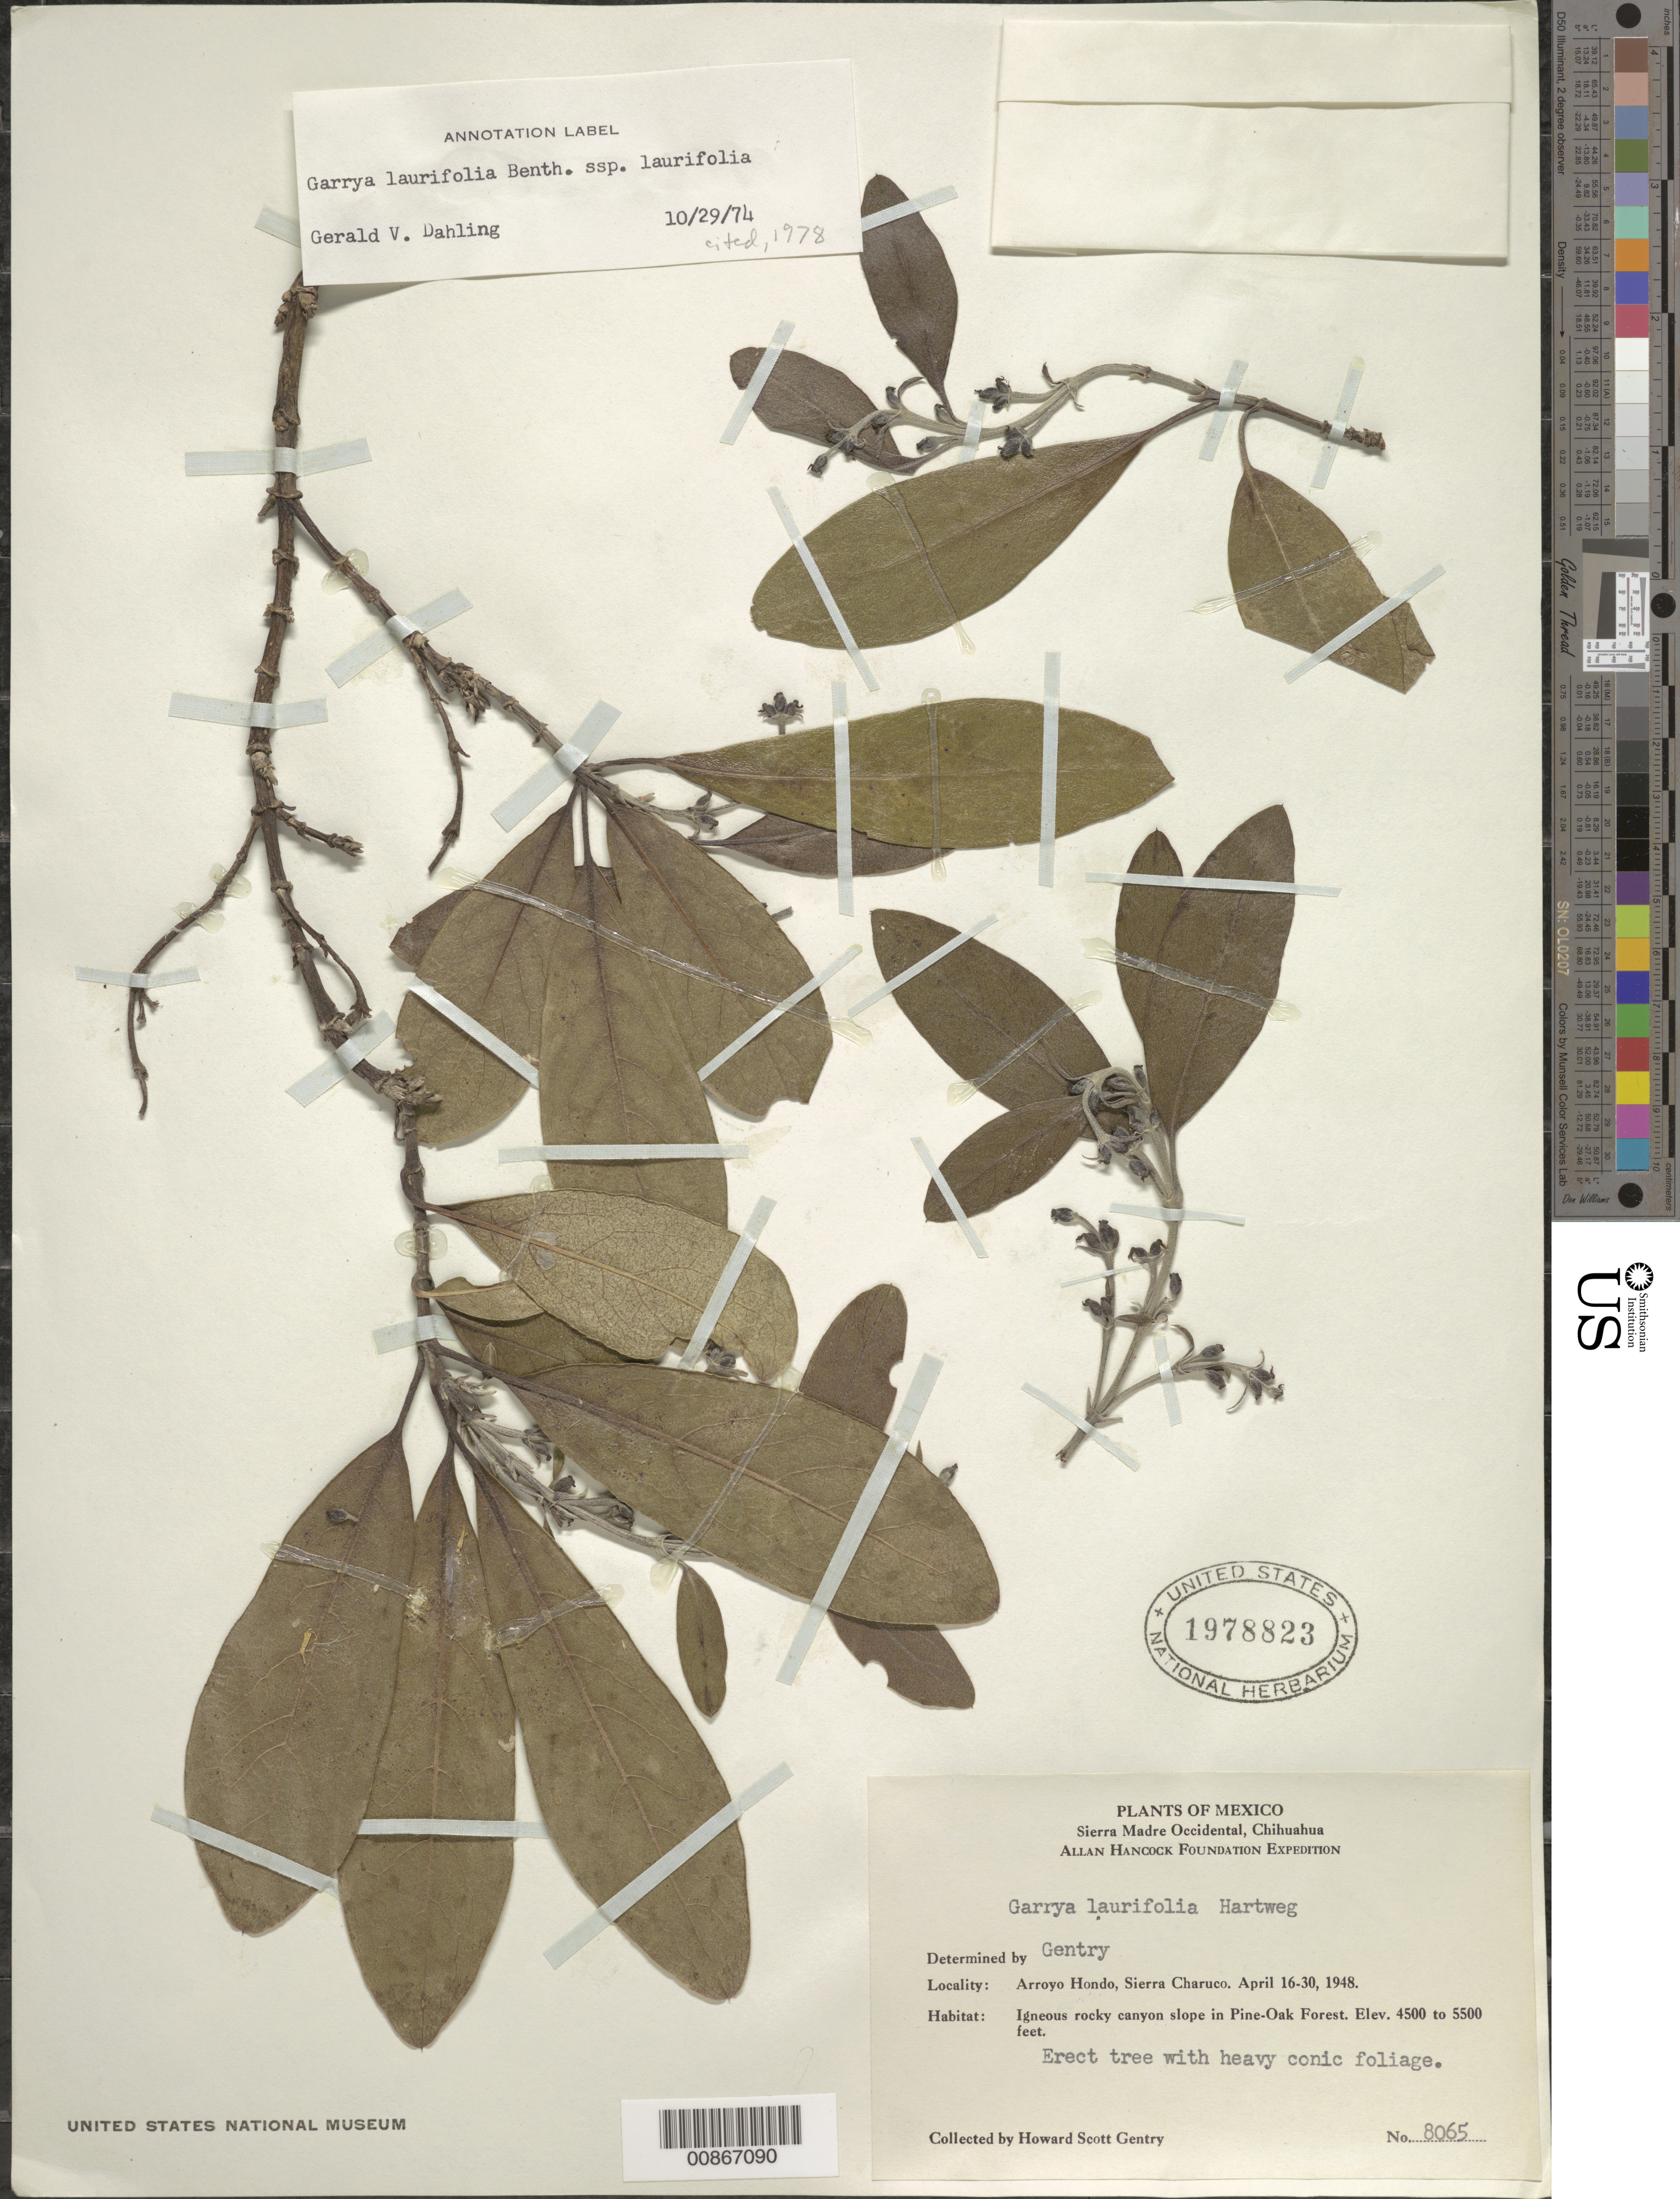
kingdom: Plantae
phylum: Tracheophyta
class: Magnoliopsida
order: Garryales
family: Garryaceae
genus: Garrya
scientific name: Garrya laurifolia subsp. laurifolia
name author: Hartw. ex Benth.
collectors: H. S. Gentry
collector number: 8065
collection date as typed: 16 Apr 1948 to 30 Apr 1948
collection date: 1948-04-16/1948-04-30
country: Mexico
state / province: Chihuahua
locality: Arroyo Hondo, Sierra Charuco.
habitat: Igneous rocky canyon slope in Pine-Oak Forest.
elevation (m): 1372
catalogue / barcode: US 1978823